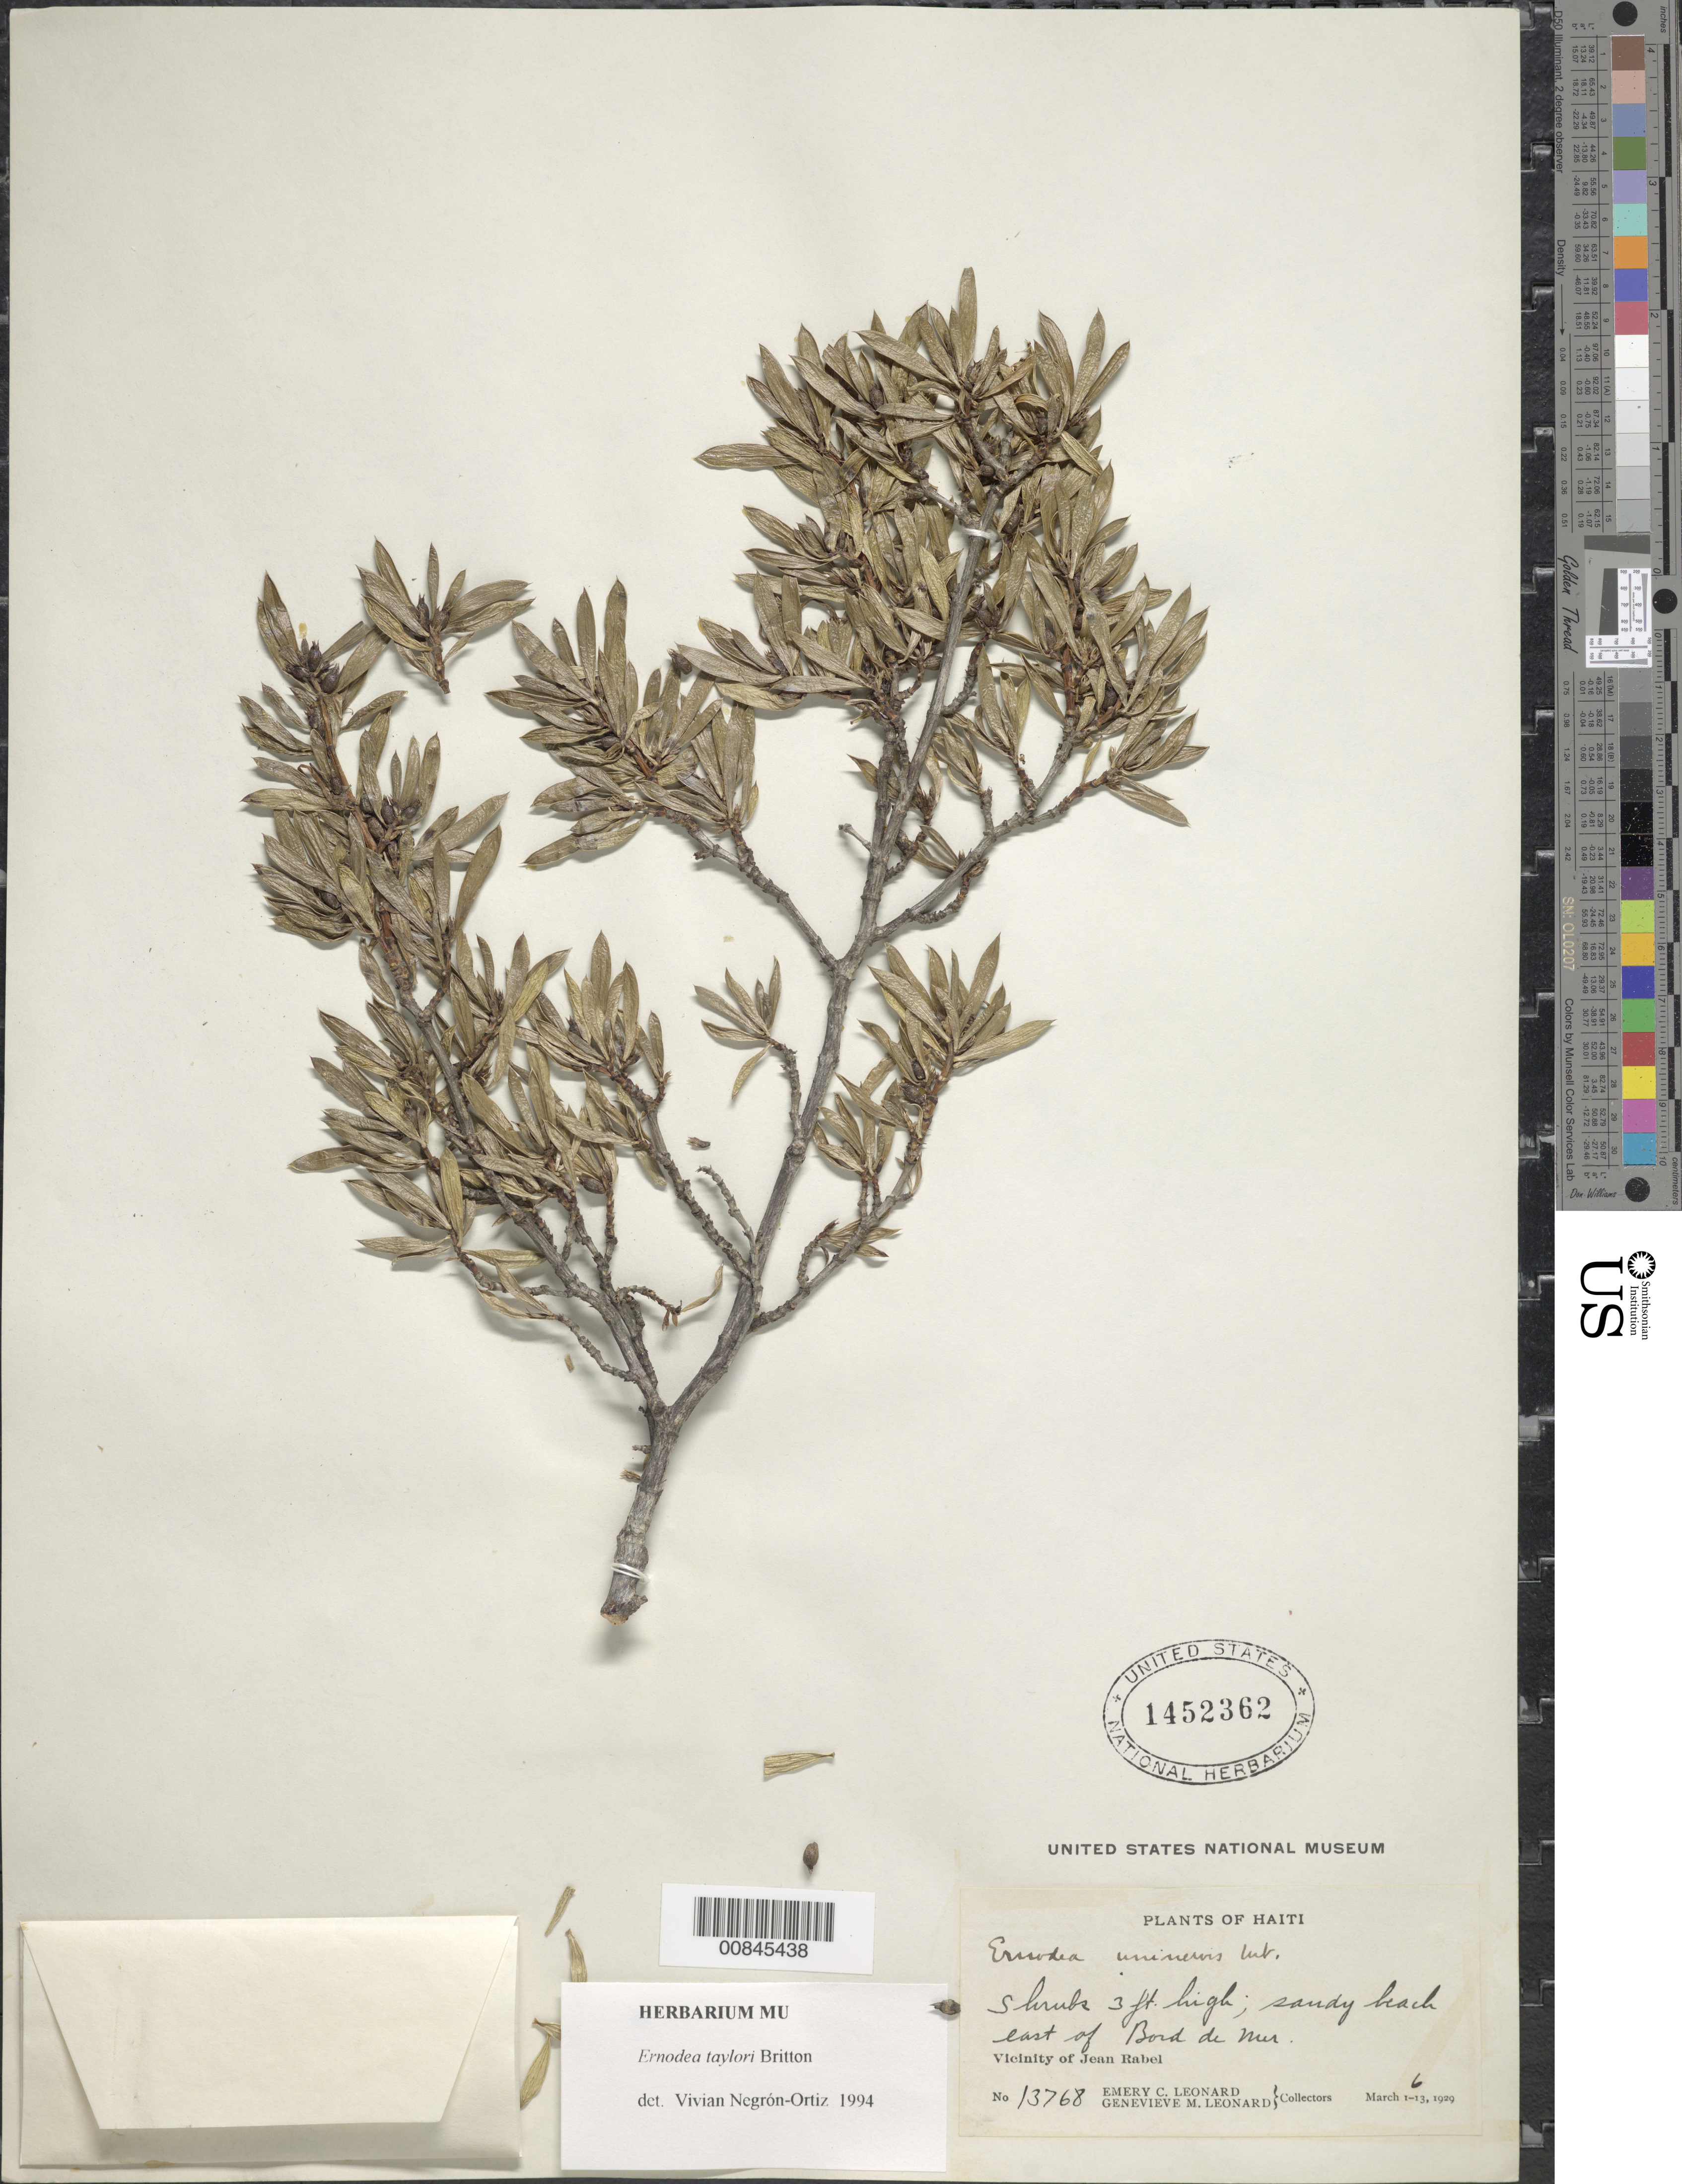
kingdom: Plantae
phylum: Tracheophyta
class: Magnoliopsida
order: Gentianales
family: Rubiaceae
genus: Ernodea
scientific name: Ernodea taylori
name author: Britton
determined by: Negrón-Ortiz, V.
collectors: E. C. Leonard & G. M. Leonard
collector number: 13768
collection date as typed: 06 Mar 1929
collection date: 1929-03-06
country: Haiti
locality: East of Bord de Mer. Vicinity of Jean Rabel.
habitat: Sandy beach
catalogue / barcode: US 1452362